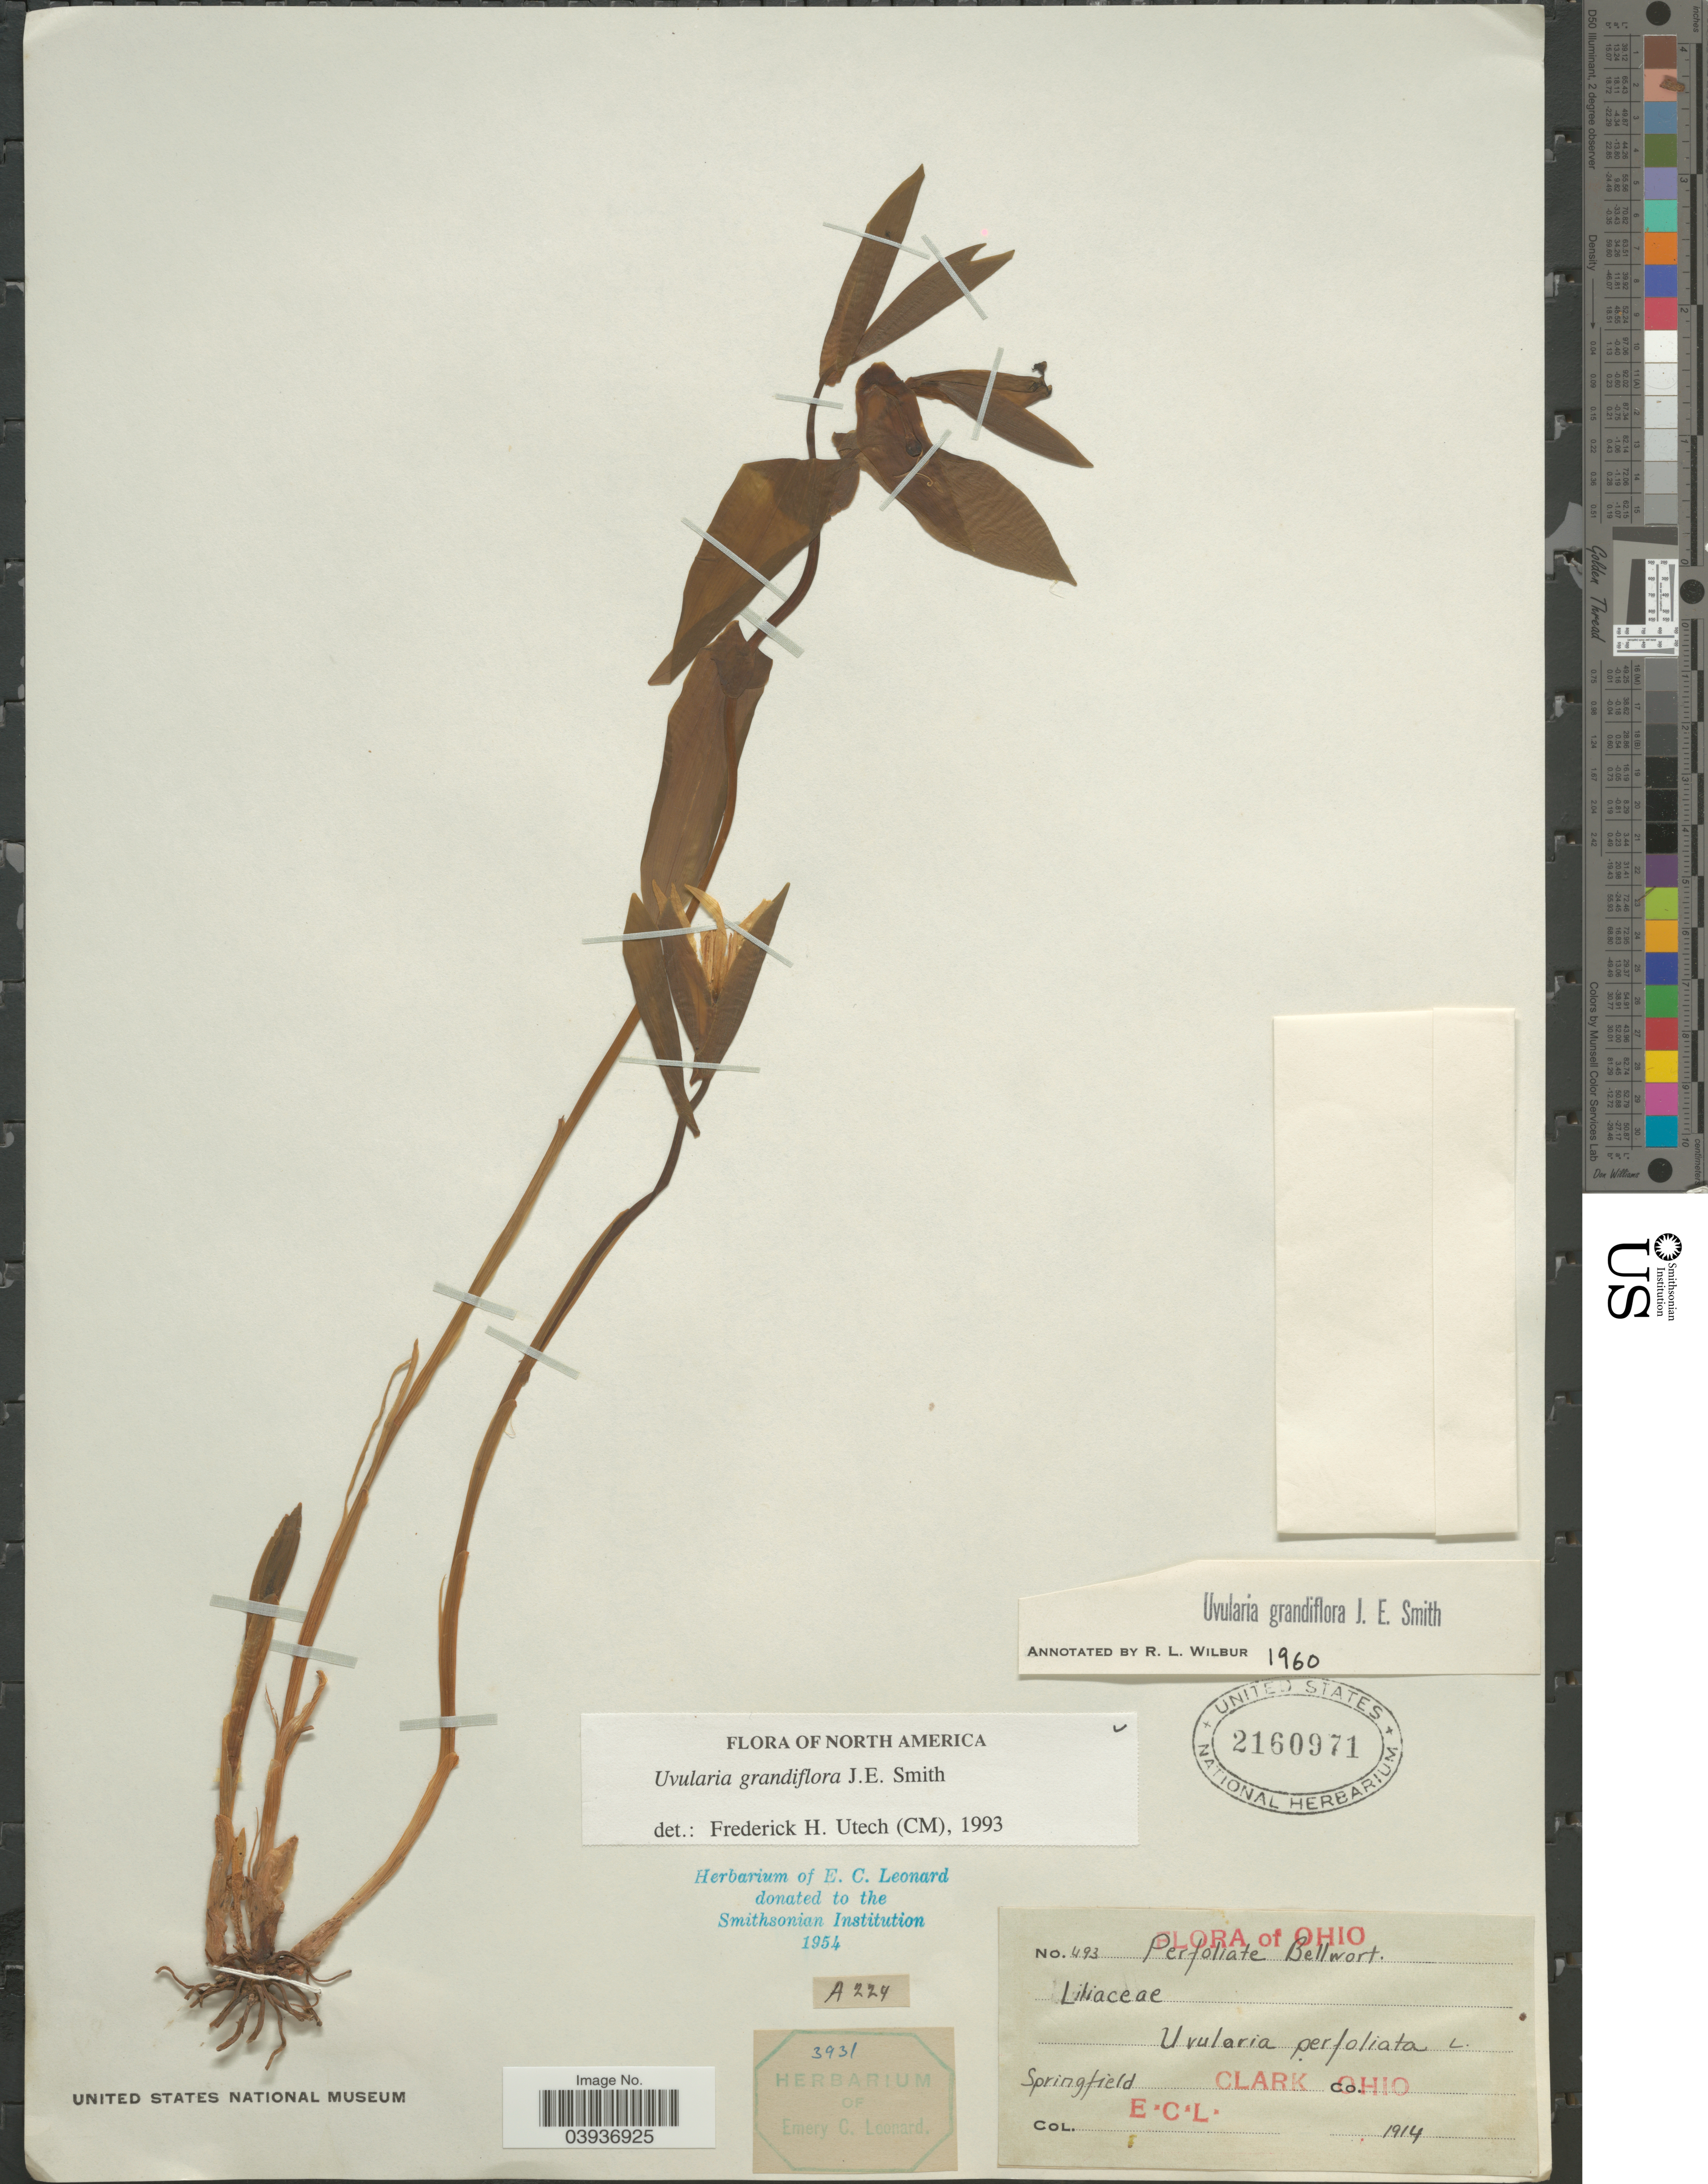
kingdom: Plantae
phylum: Tracheophyta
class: Liliopsida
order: Liliales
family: Colchicaceae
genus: Uvularia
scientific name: Uvularia grandiflora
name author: Sm.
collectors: E. C. Leonard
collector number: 493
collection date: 1914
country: United States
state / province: Ohio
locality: Springfield. Clark Co.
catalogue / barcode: US 2160971